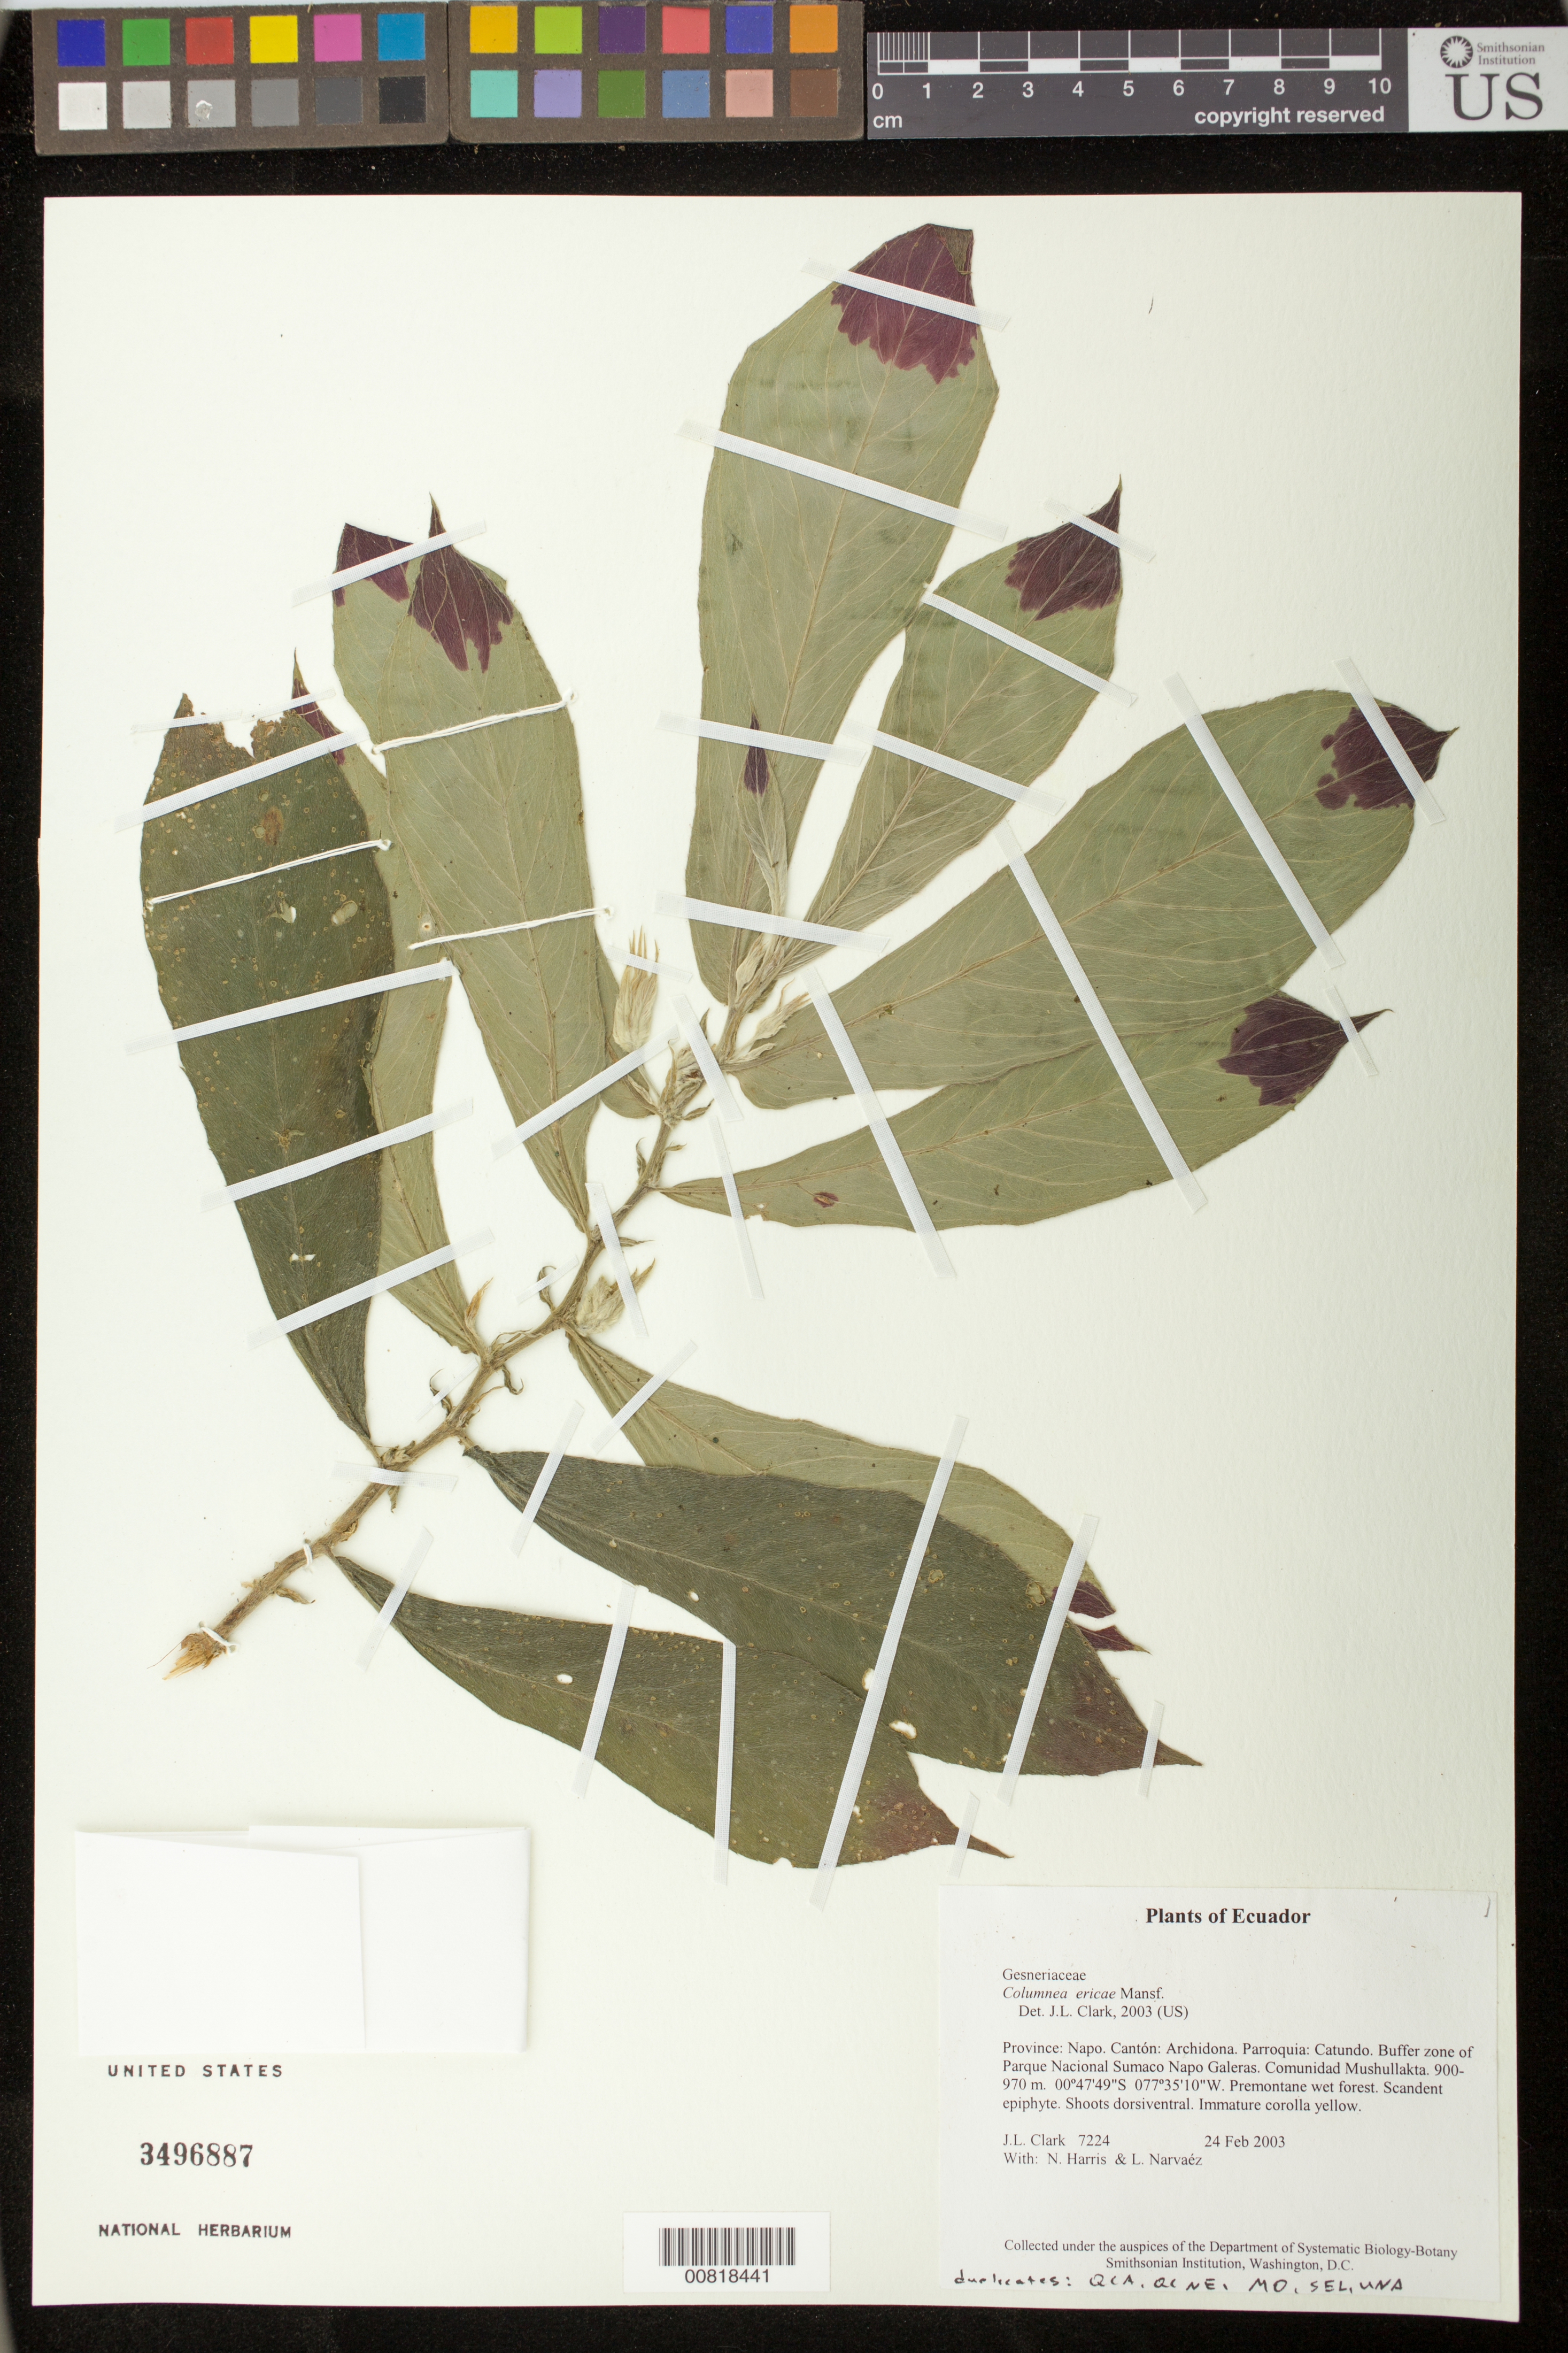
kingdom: Plantae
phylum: Tracheophyta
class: Magnoliopsida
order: Lamiales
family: Gesneriaceae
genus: Columnea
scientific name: Columnea ericae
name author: Mansf.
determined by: Clark, J. L., (SEL), The Marie Selby Botanical Garden (UNITED STATES)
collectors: J. L. Clark, N. Harris & L. Narvaéz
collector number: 7224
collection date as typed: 24 Feb 2003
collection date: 2003-02-24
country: Ecuador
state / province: Napo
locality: Archidona. Parroquia: Catundo. Buffer zone of Parque Nacional Sumaco Napo Galeras. Comunidad Mushullakta.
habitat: Premontane wet forest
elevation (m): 900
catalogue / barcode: US 3496887